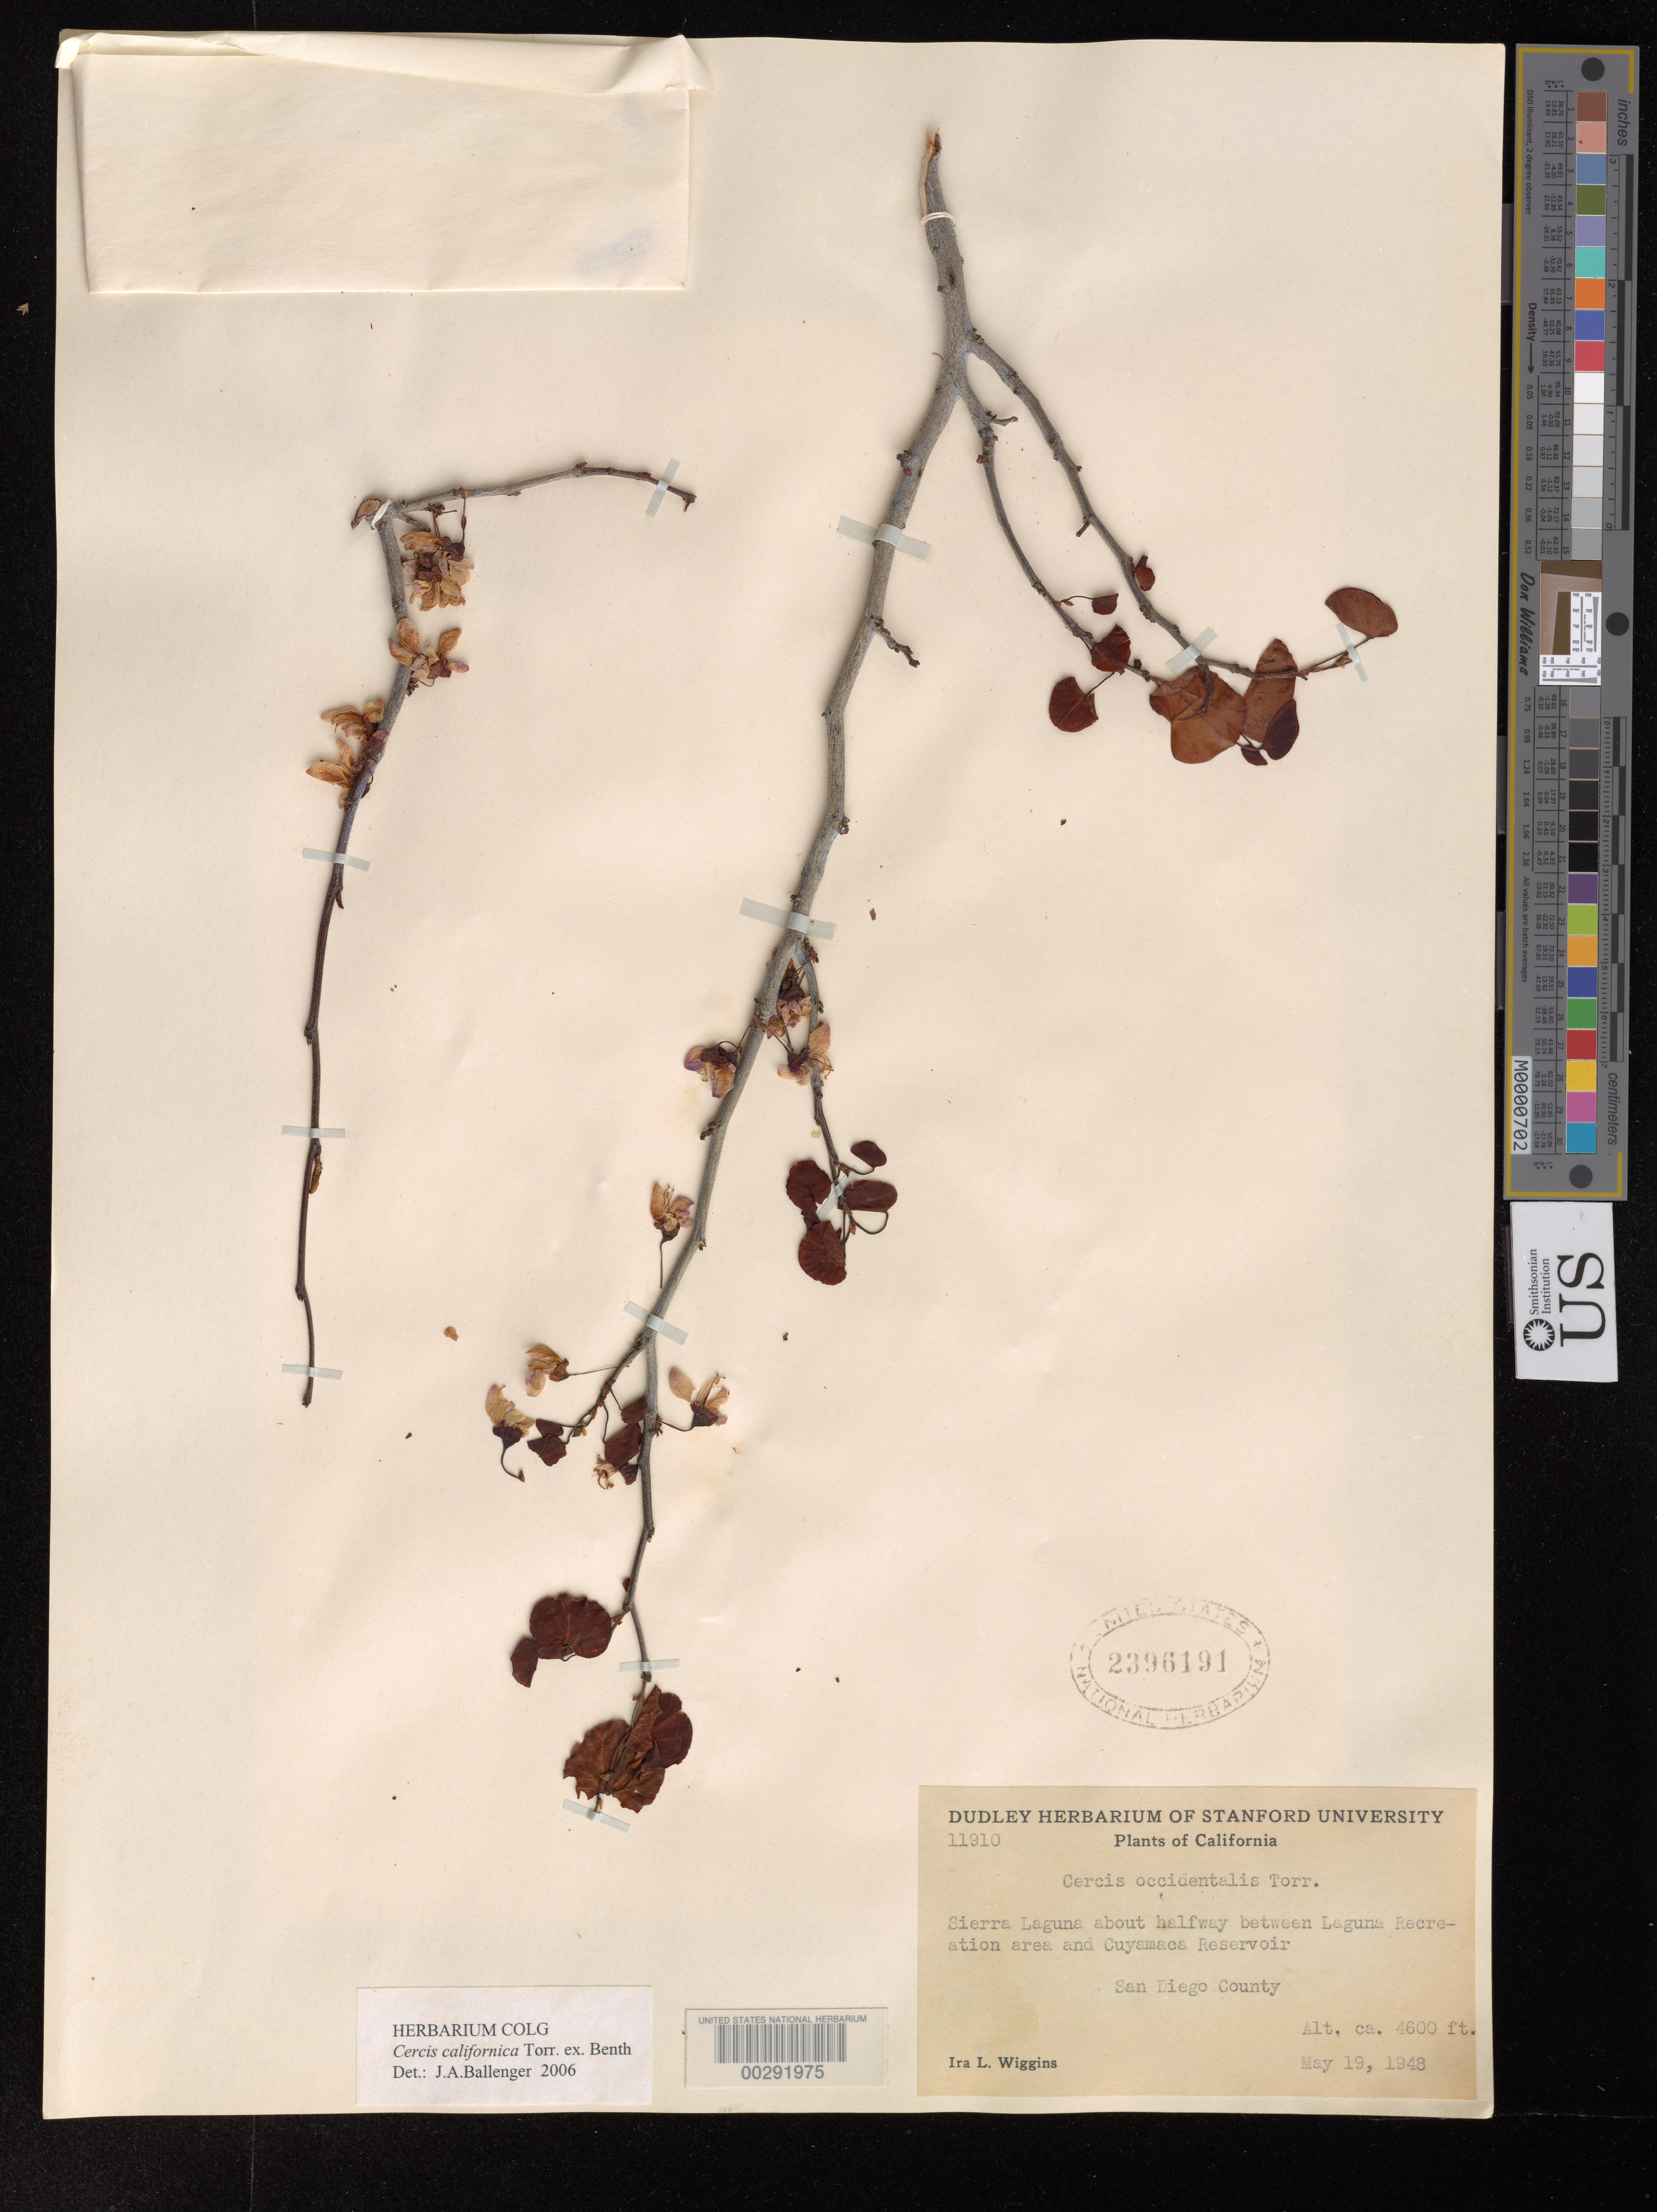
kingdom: Plantae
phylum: Tracheophyta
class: Magnoliopsida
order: Fabales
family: Fabaceae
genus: Cercis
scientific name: Cercis californica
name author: Torr. ex Benth.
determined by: Ballenger, J. A., (COLG), Columbus State University - Herbarium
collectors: I. L. Wiggins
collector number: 11910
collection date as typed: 19 May 1948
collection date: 1948-05-19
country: United States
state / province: California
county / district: San Diego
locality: Sierra laguna about halfway between laguna recreation area and cuyamaca reservoir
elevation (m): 1402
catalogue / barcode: US 2396191